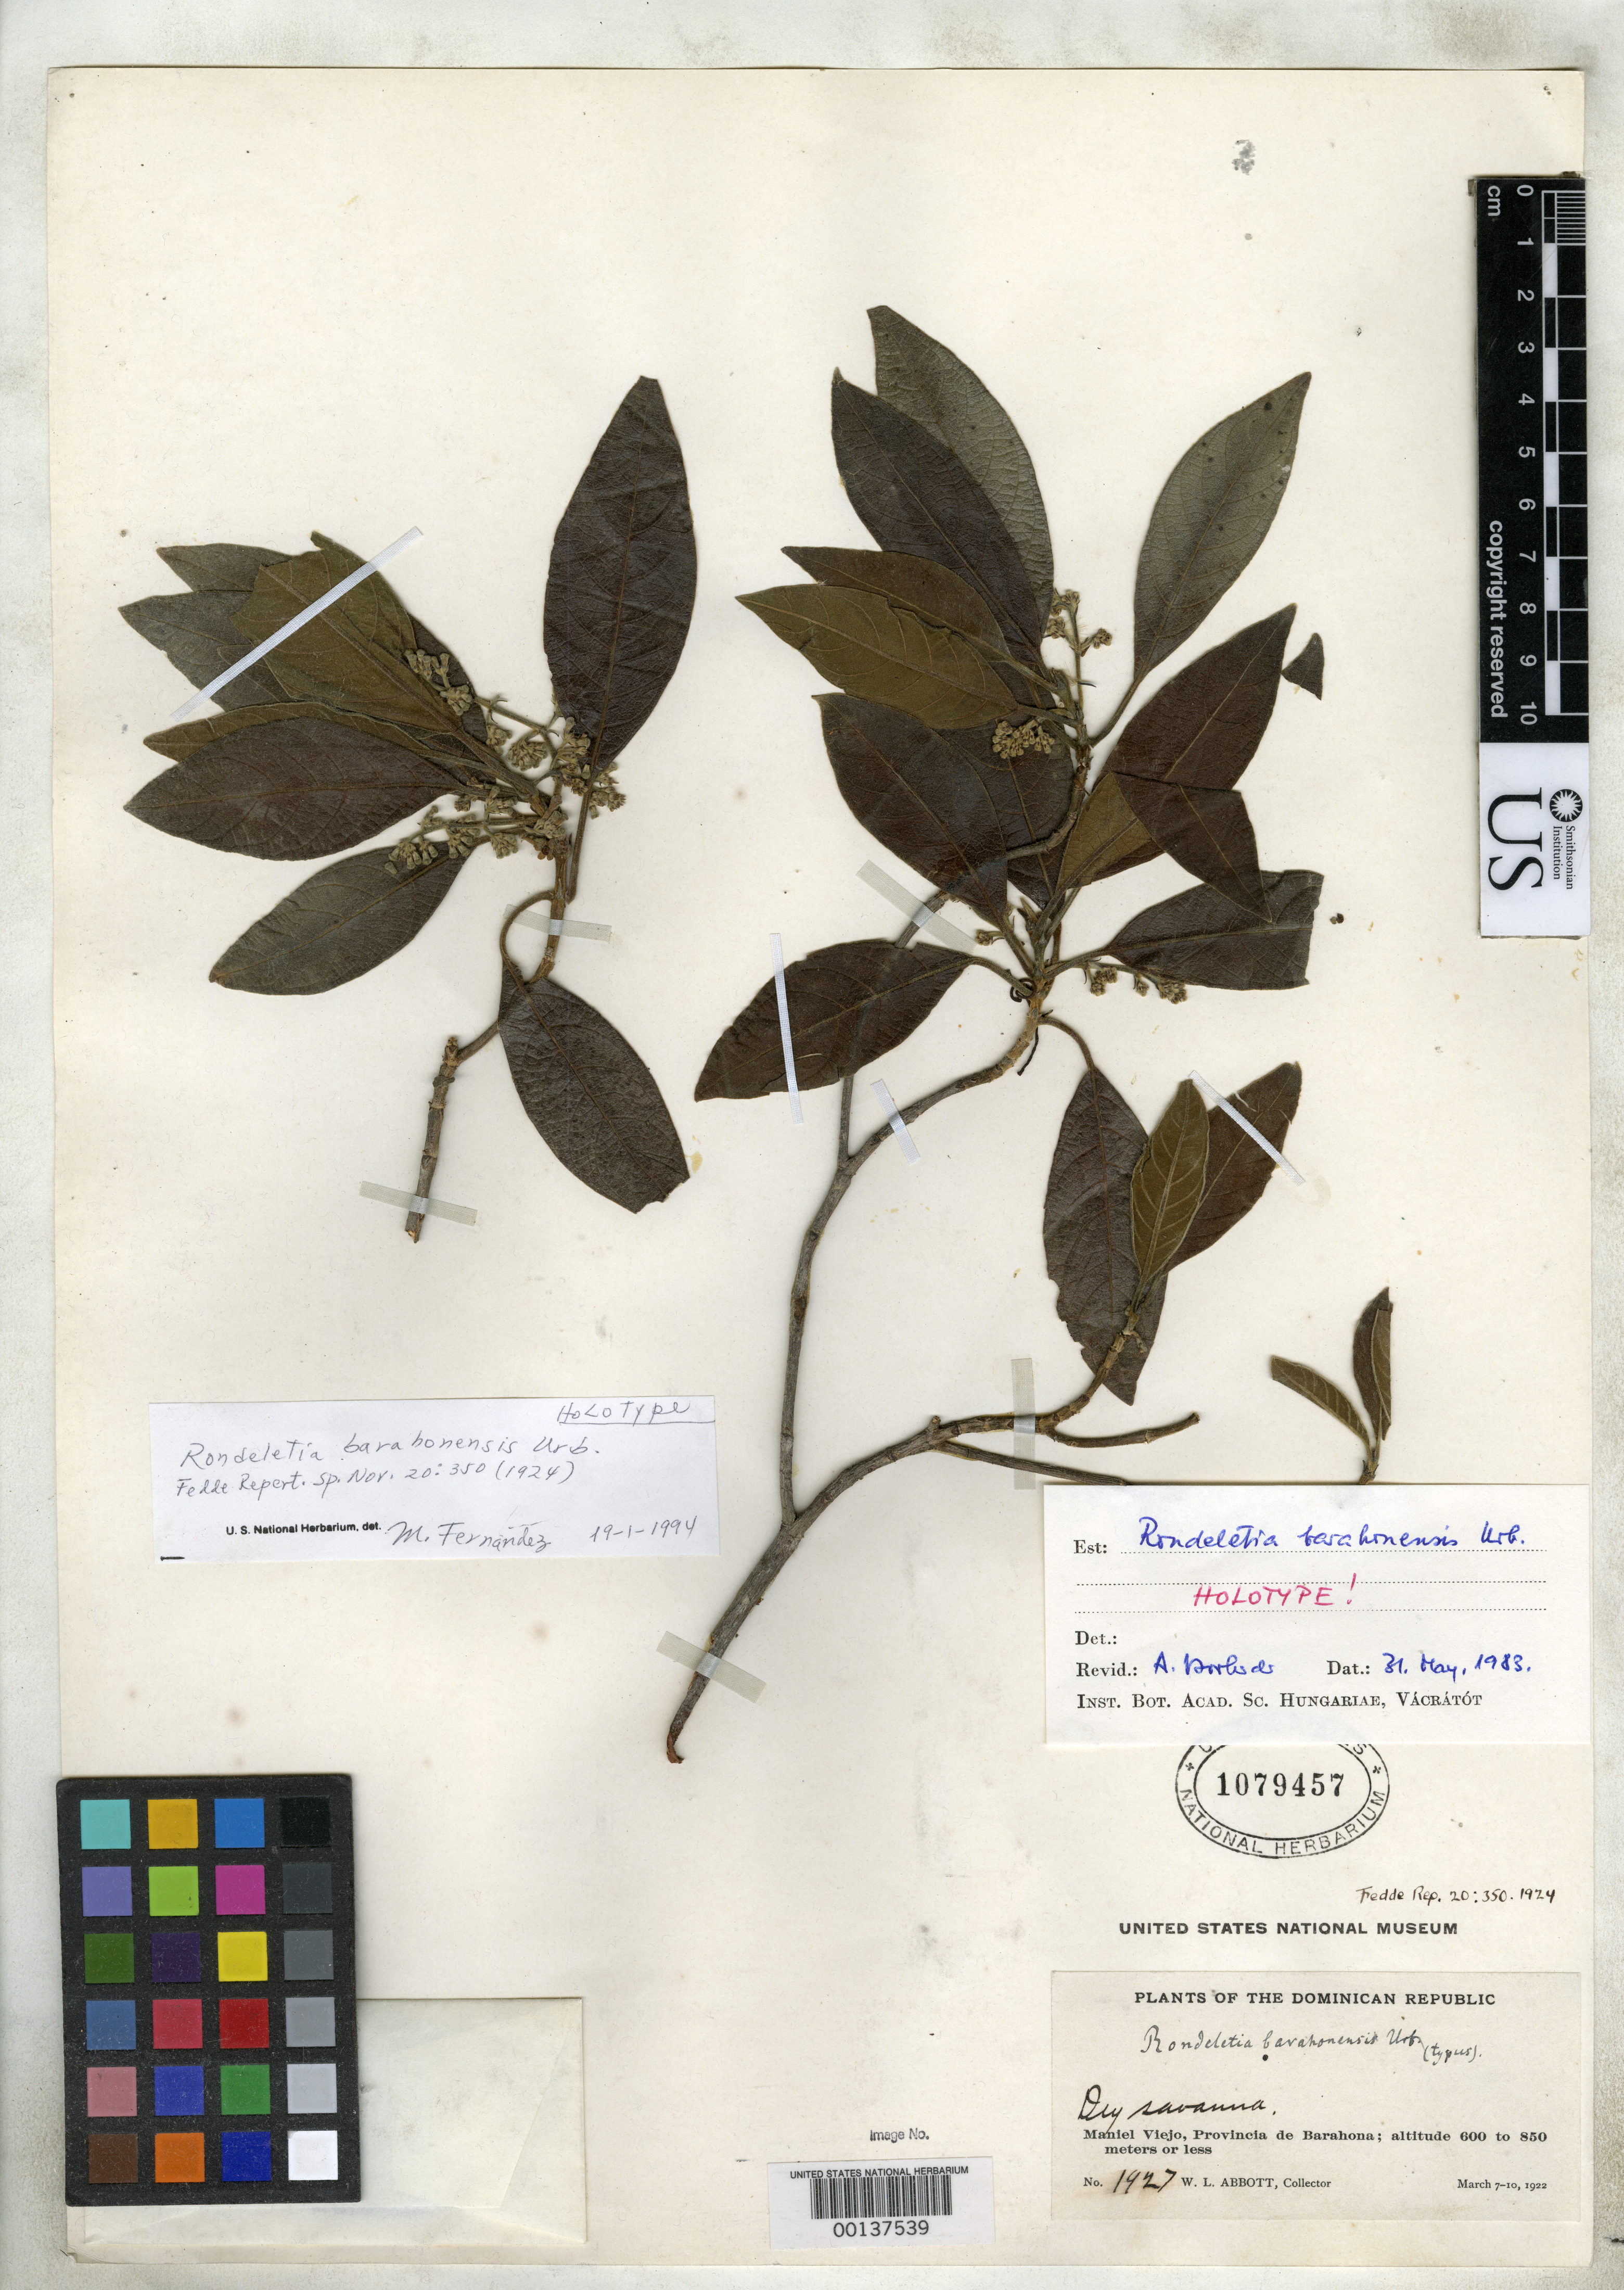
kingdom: Plantae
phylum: Tracheophyta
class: Magnoliopsida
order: Gentianales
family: Rubiaceae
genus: Rondeletia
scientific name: Rondeletia barahonensis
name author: Urb.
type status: Isotype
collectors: W. L. Abbott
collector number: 1927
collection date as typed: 07 Mar 1922 to 10 Mar 1922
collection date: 1922-03-07/1922-03-10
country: Dominican Republic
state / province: Barahona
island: Hispaniola Island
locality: Near Maniel Viejo.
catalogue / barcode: US 1079457